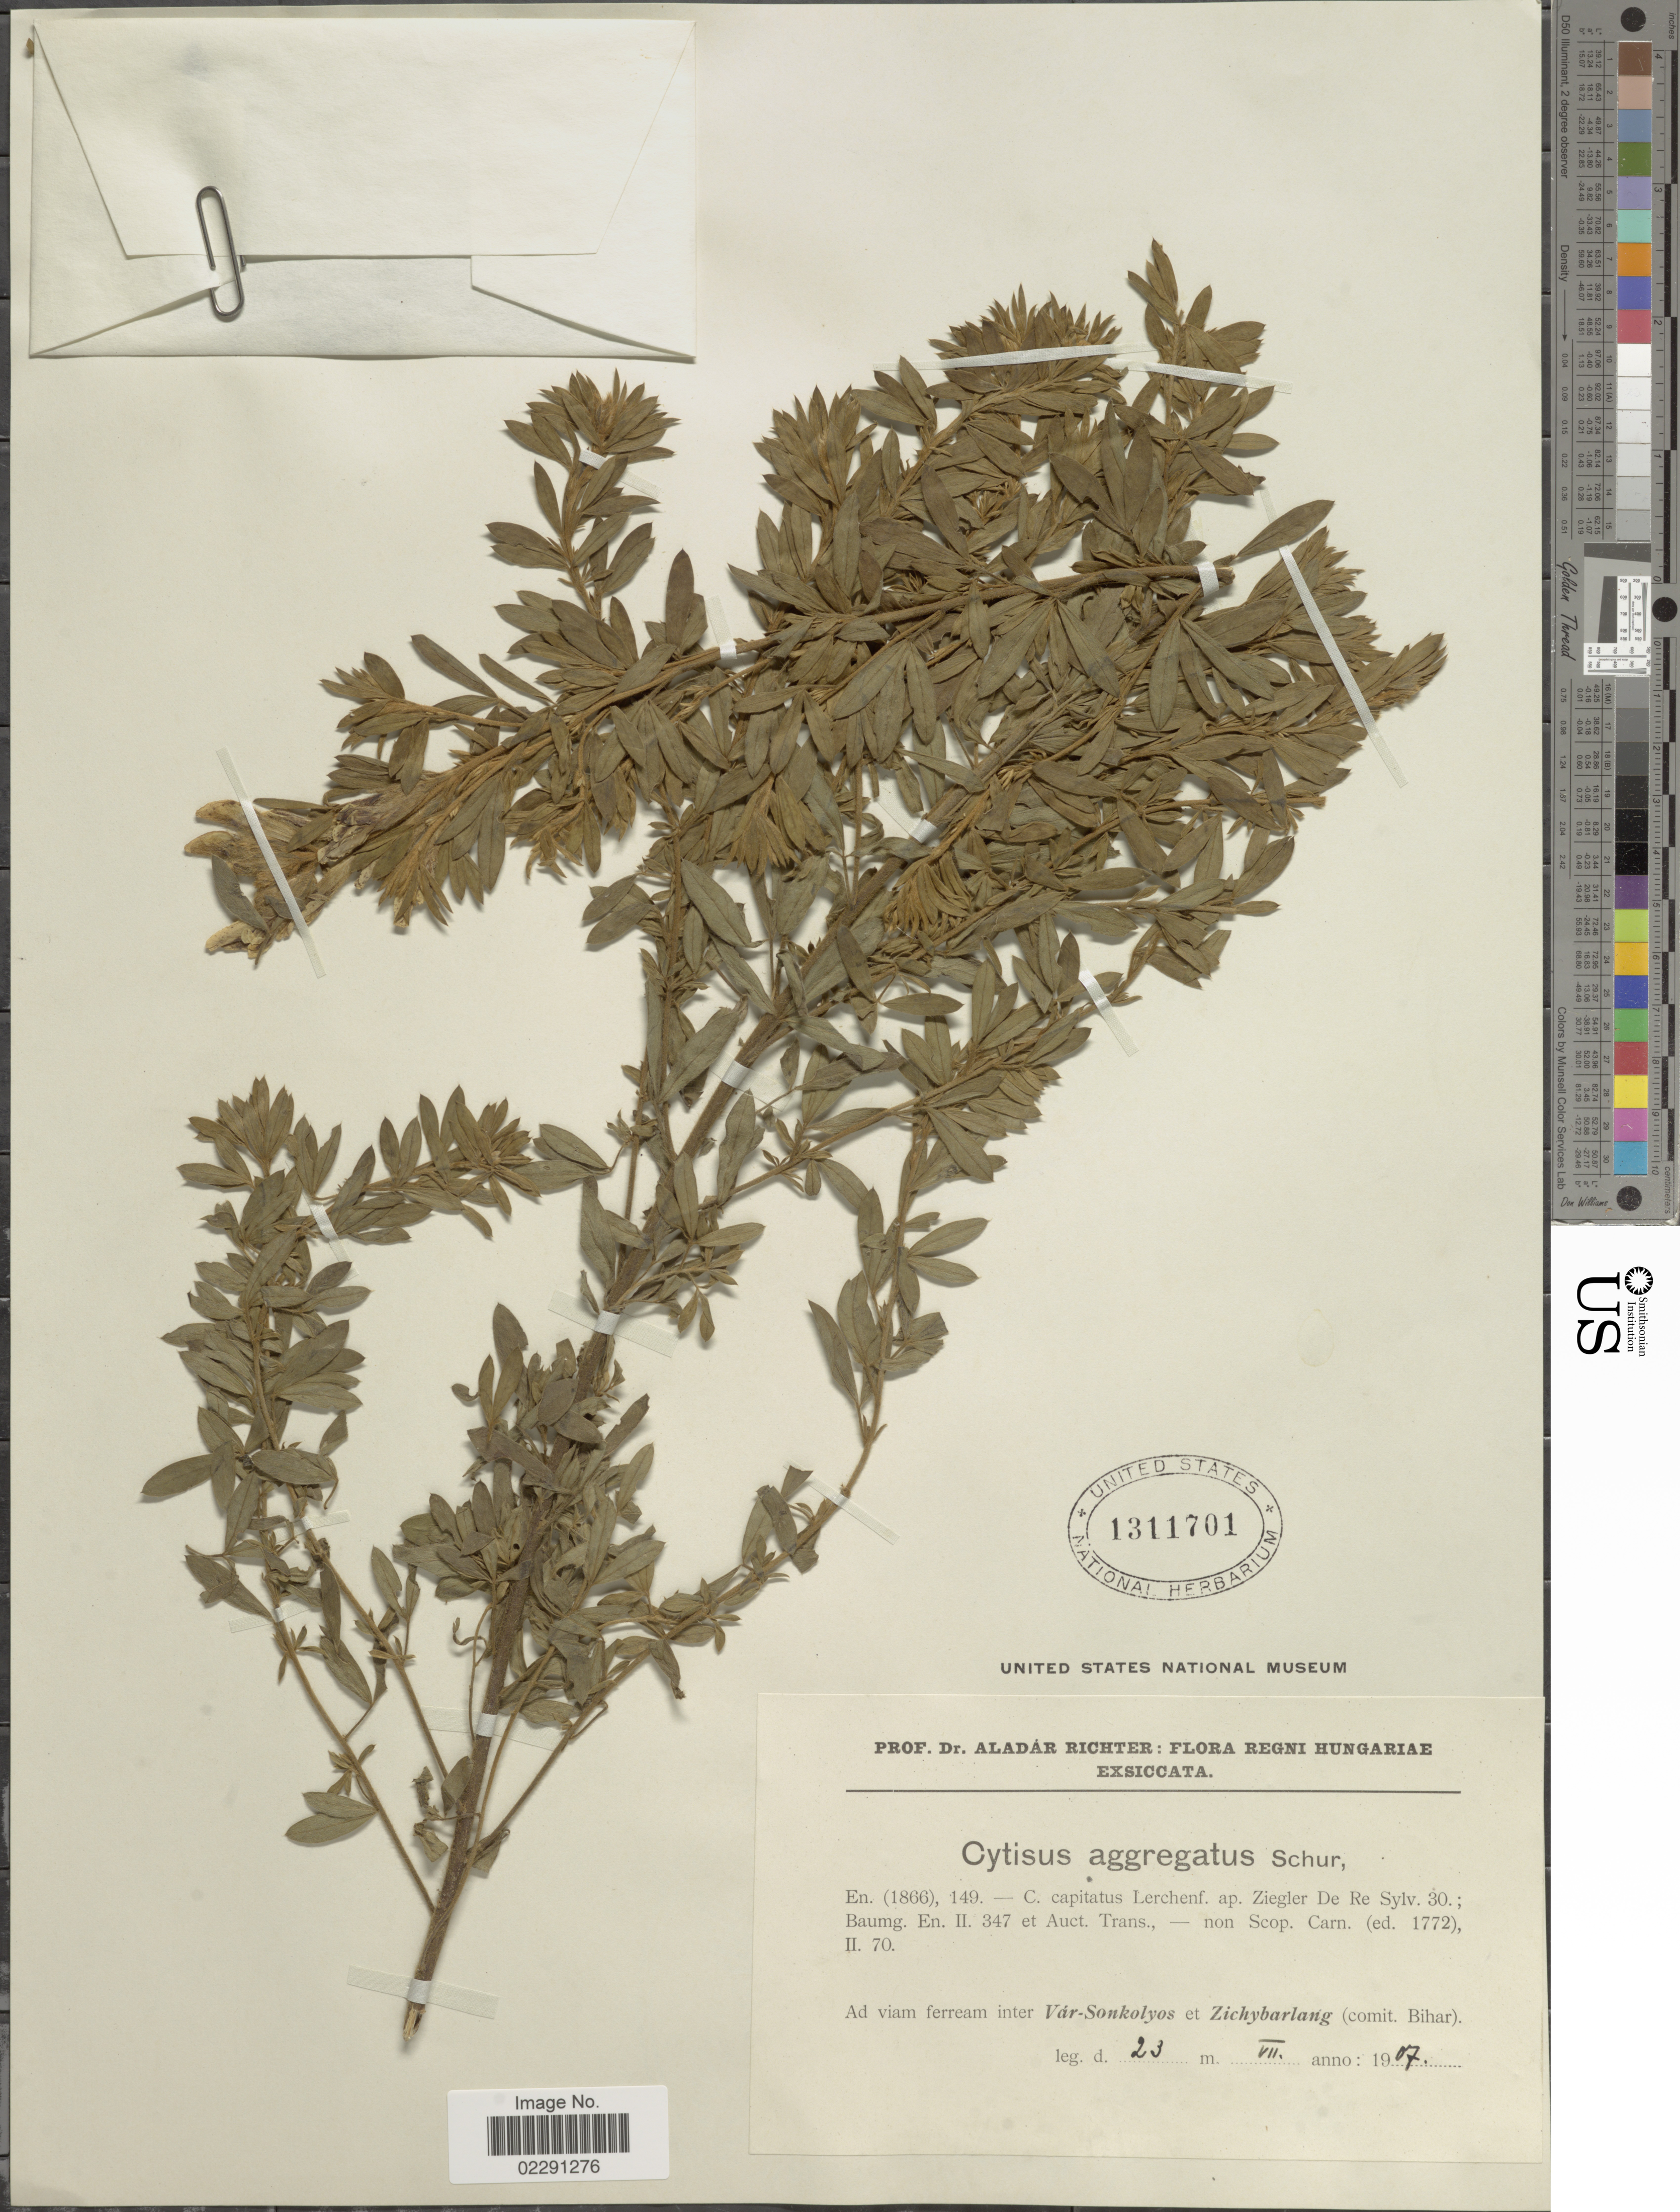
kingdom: Plantae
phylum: Tracheophyta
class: Magnoliopsida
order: Fabales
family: Fabaceae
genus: Cytisus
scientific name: Cytisus aggregatus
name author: Schur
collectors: A. Richter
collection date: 1907-07-23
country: Hungary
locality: Flora Regni Hungariae, ad viam ferream inter Var-Sonolyos et Zichybarlang (comit. Bihar).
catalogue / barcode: US 1311701